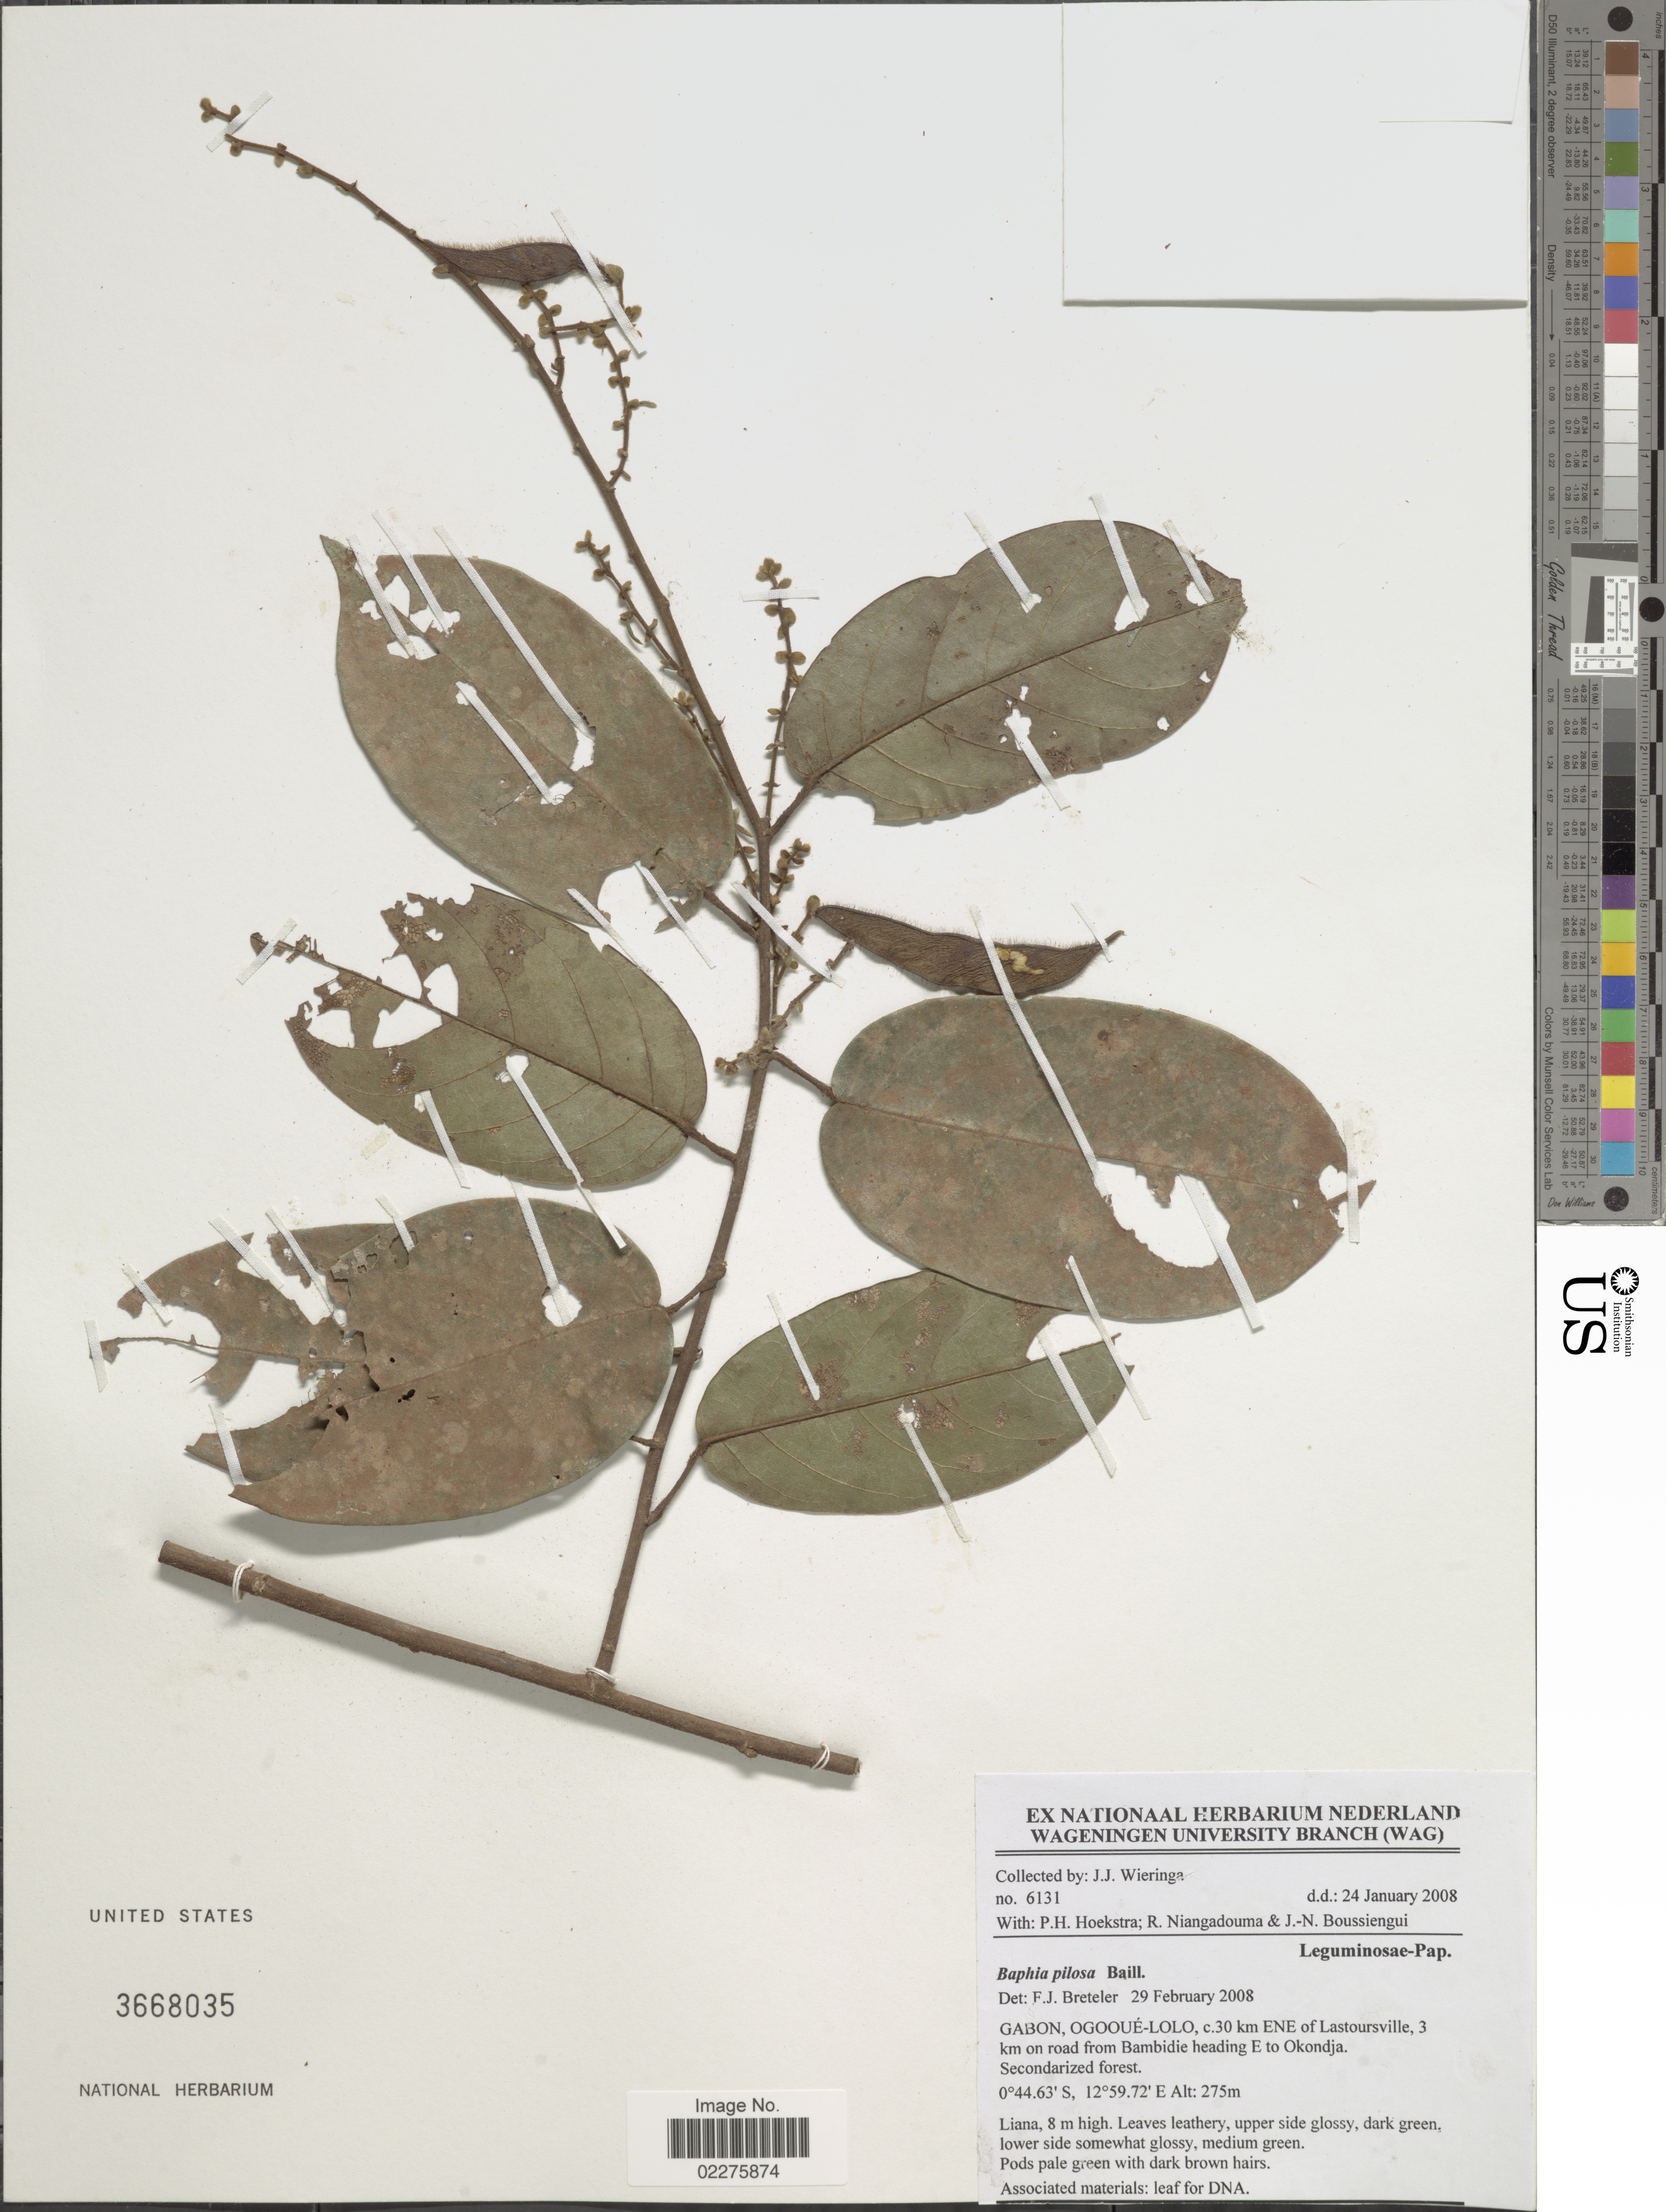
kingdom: Plantae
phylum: Tracheophyta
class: Magnoliopsida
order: Fabales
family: Fabaceae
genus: Baphia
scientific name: Baphia pilosa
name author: Baill.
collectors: J. Wieringa, P. Hoekstra, R. Niangadouma & J. Boussiengui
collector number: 6131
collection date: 2008-01-24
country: Gabon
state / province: Ogooue-Lolo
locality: C. 30 km ENE of Lastoursville, 3 km on road from Bambidie heading E to Okondja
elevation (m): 275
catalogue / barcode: US 3668035